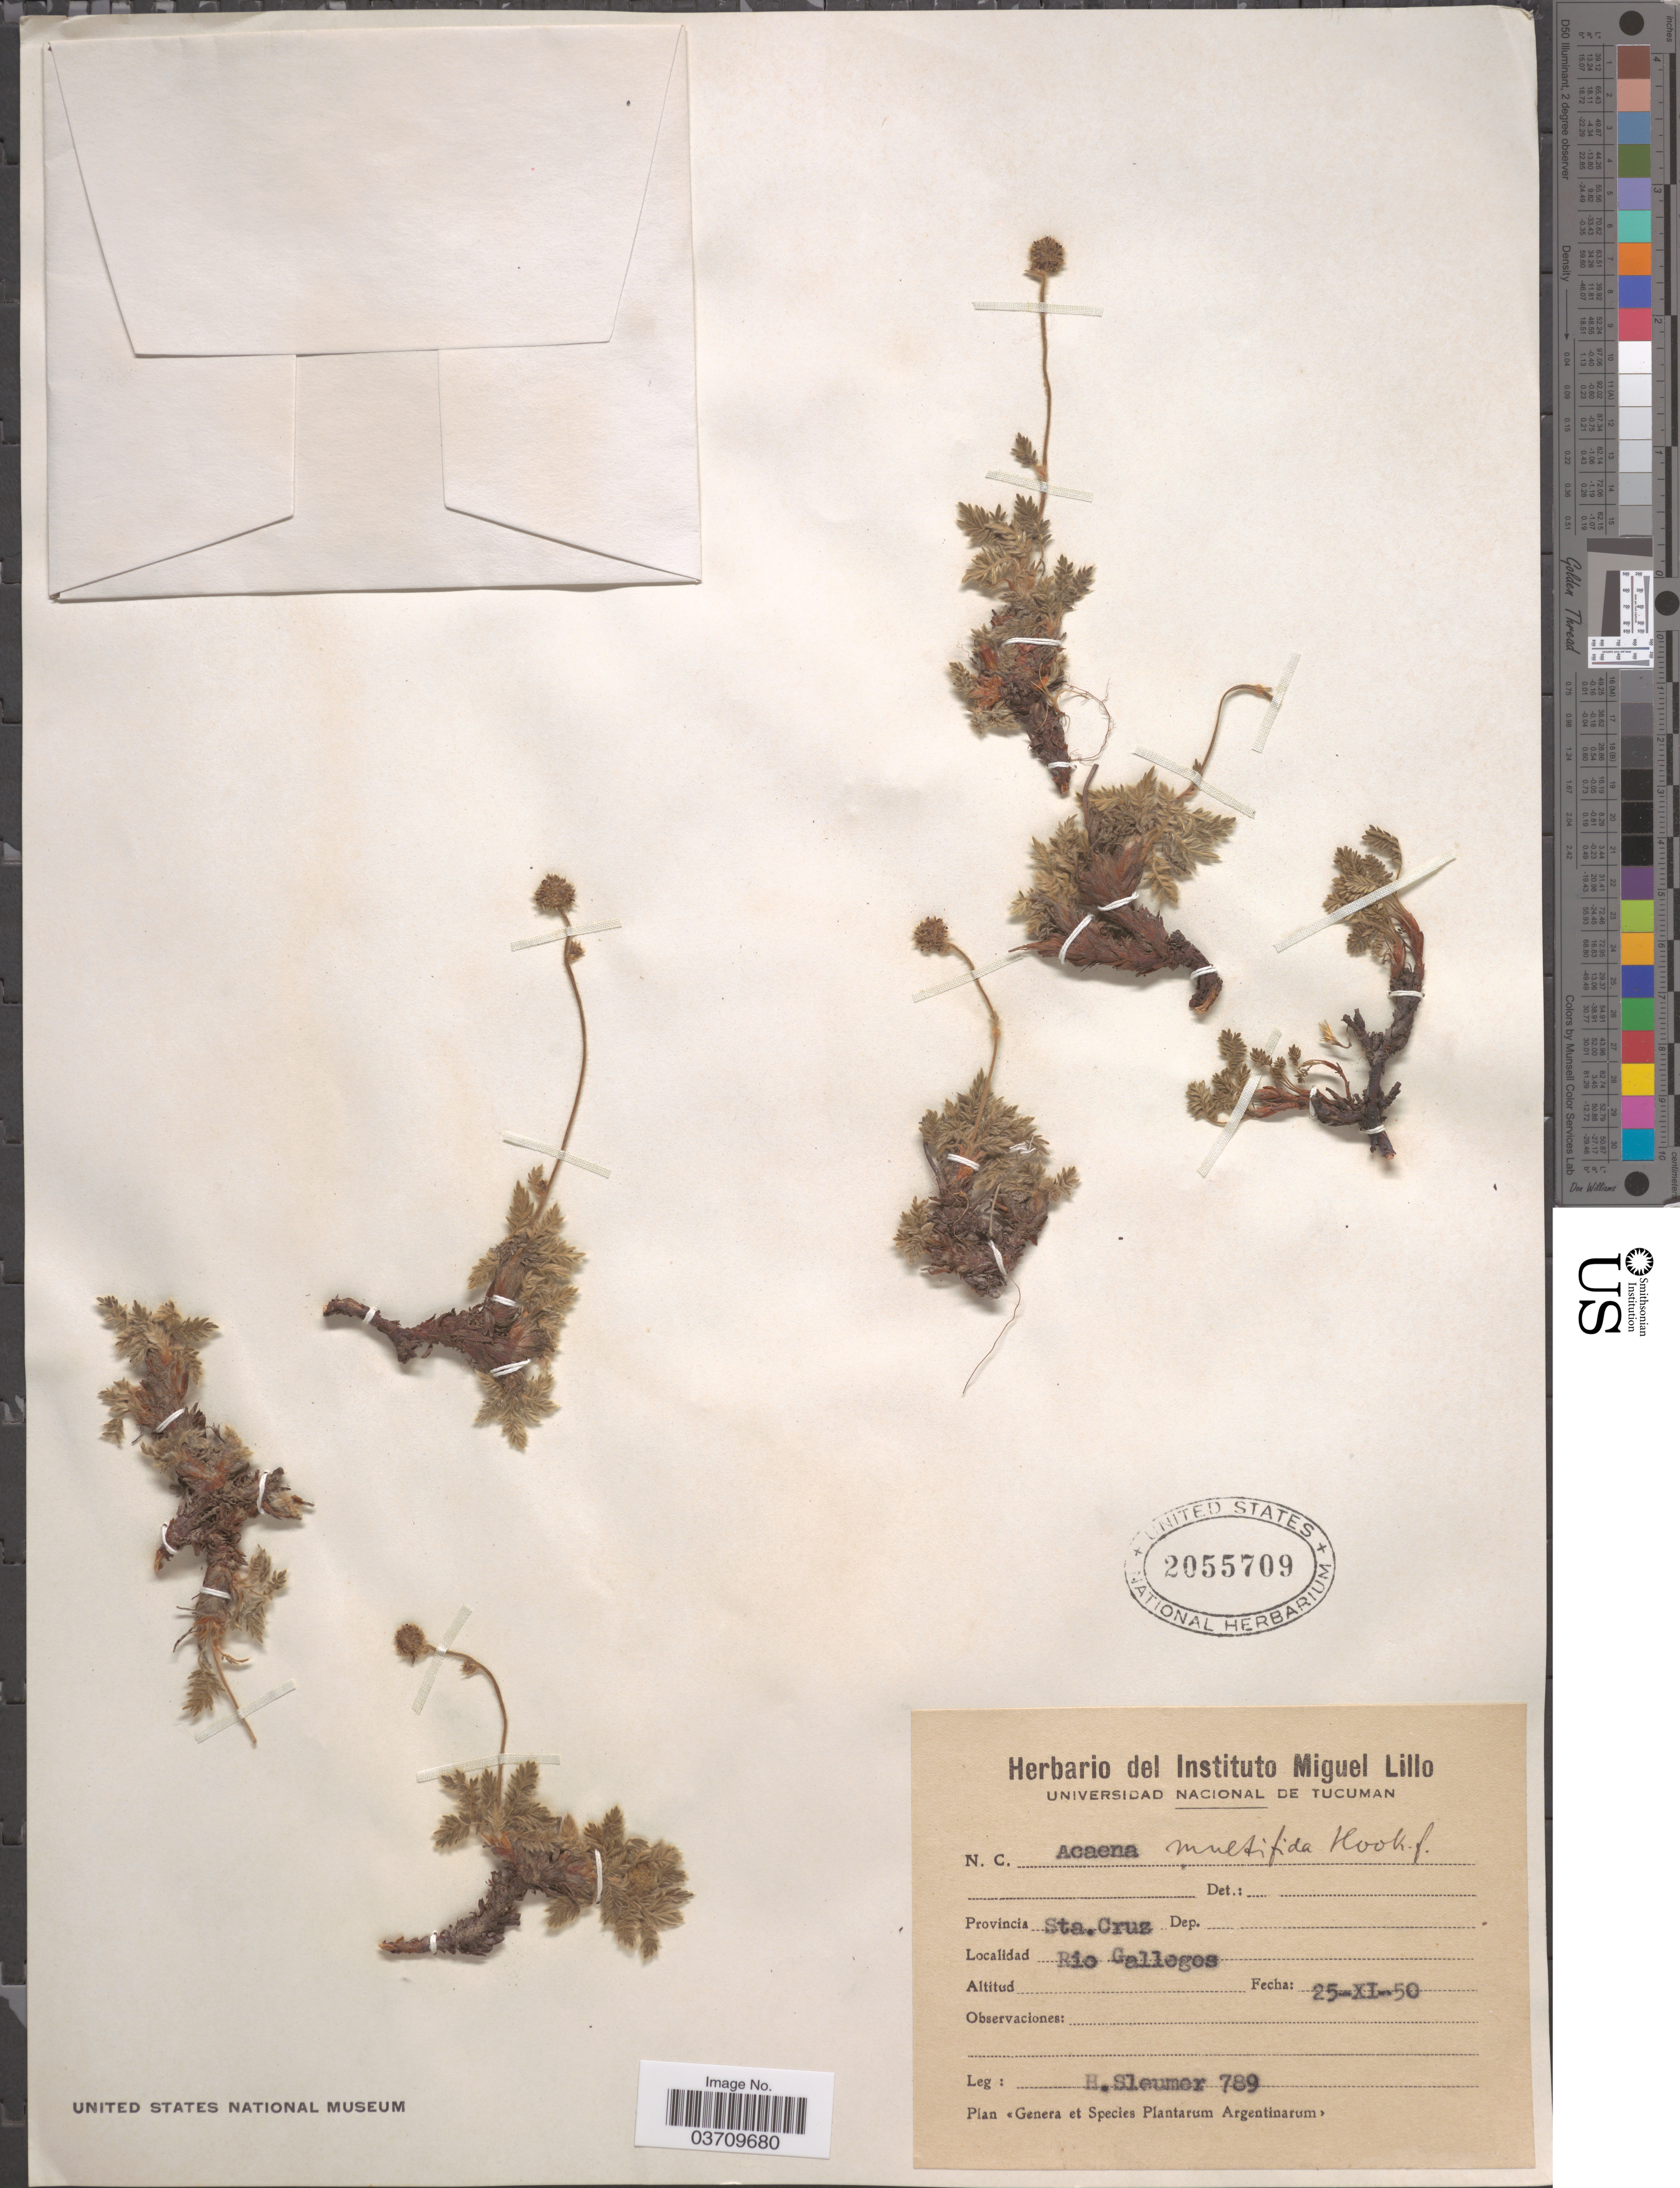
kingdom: Plantae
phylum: Tracheophyta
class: Magnoliopsida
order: Rosales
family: Rosaceae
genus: Acaena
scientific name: Acaena pinnatifida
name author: Ruiz & Pav.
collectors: H. O. Sleumer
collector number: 789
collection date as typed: Transcribed d/m/y: 25/11/50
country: Argentina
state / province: Santa Cruz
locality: Rio Gallegos.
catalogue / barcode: US 2055709